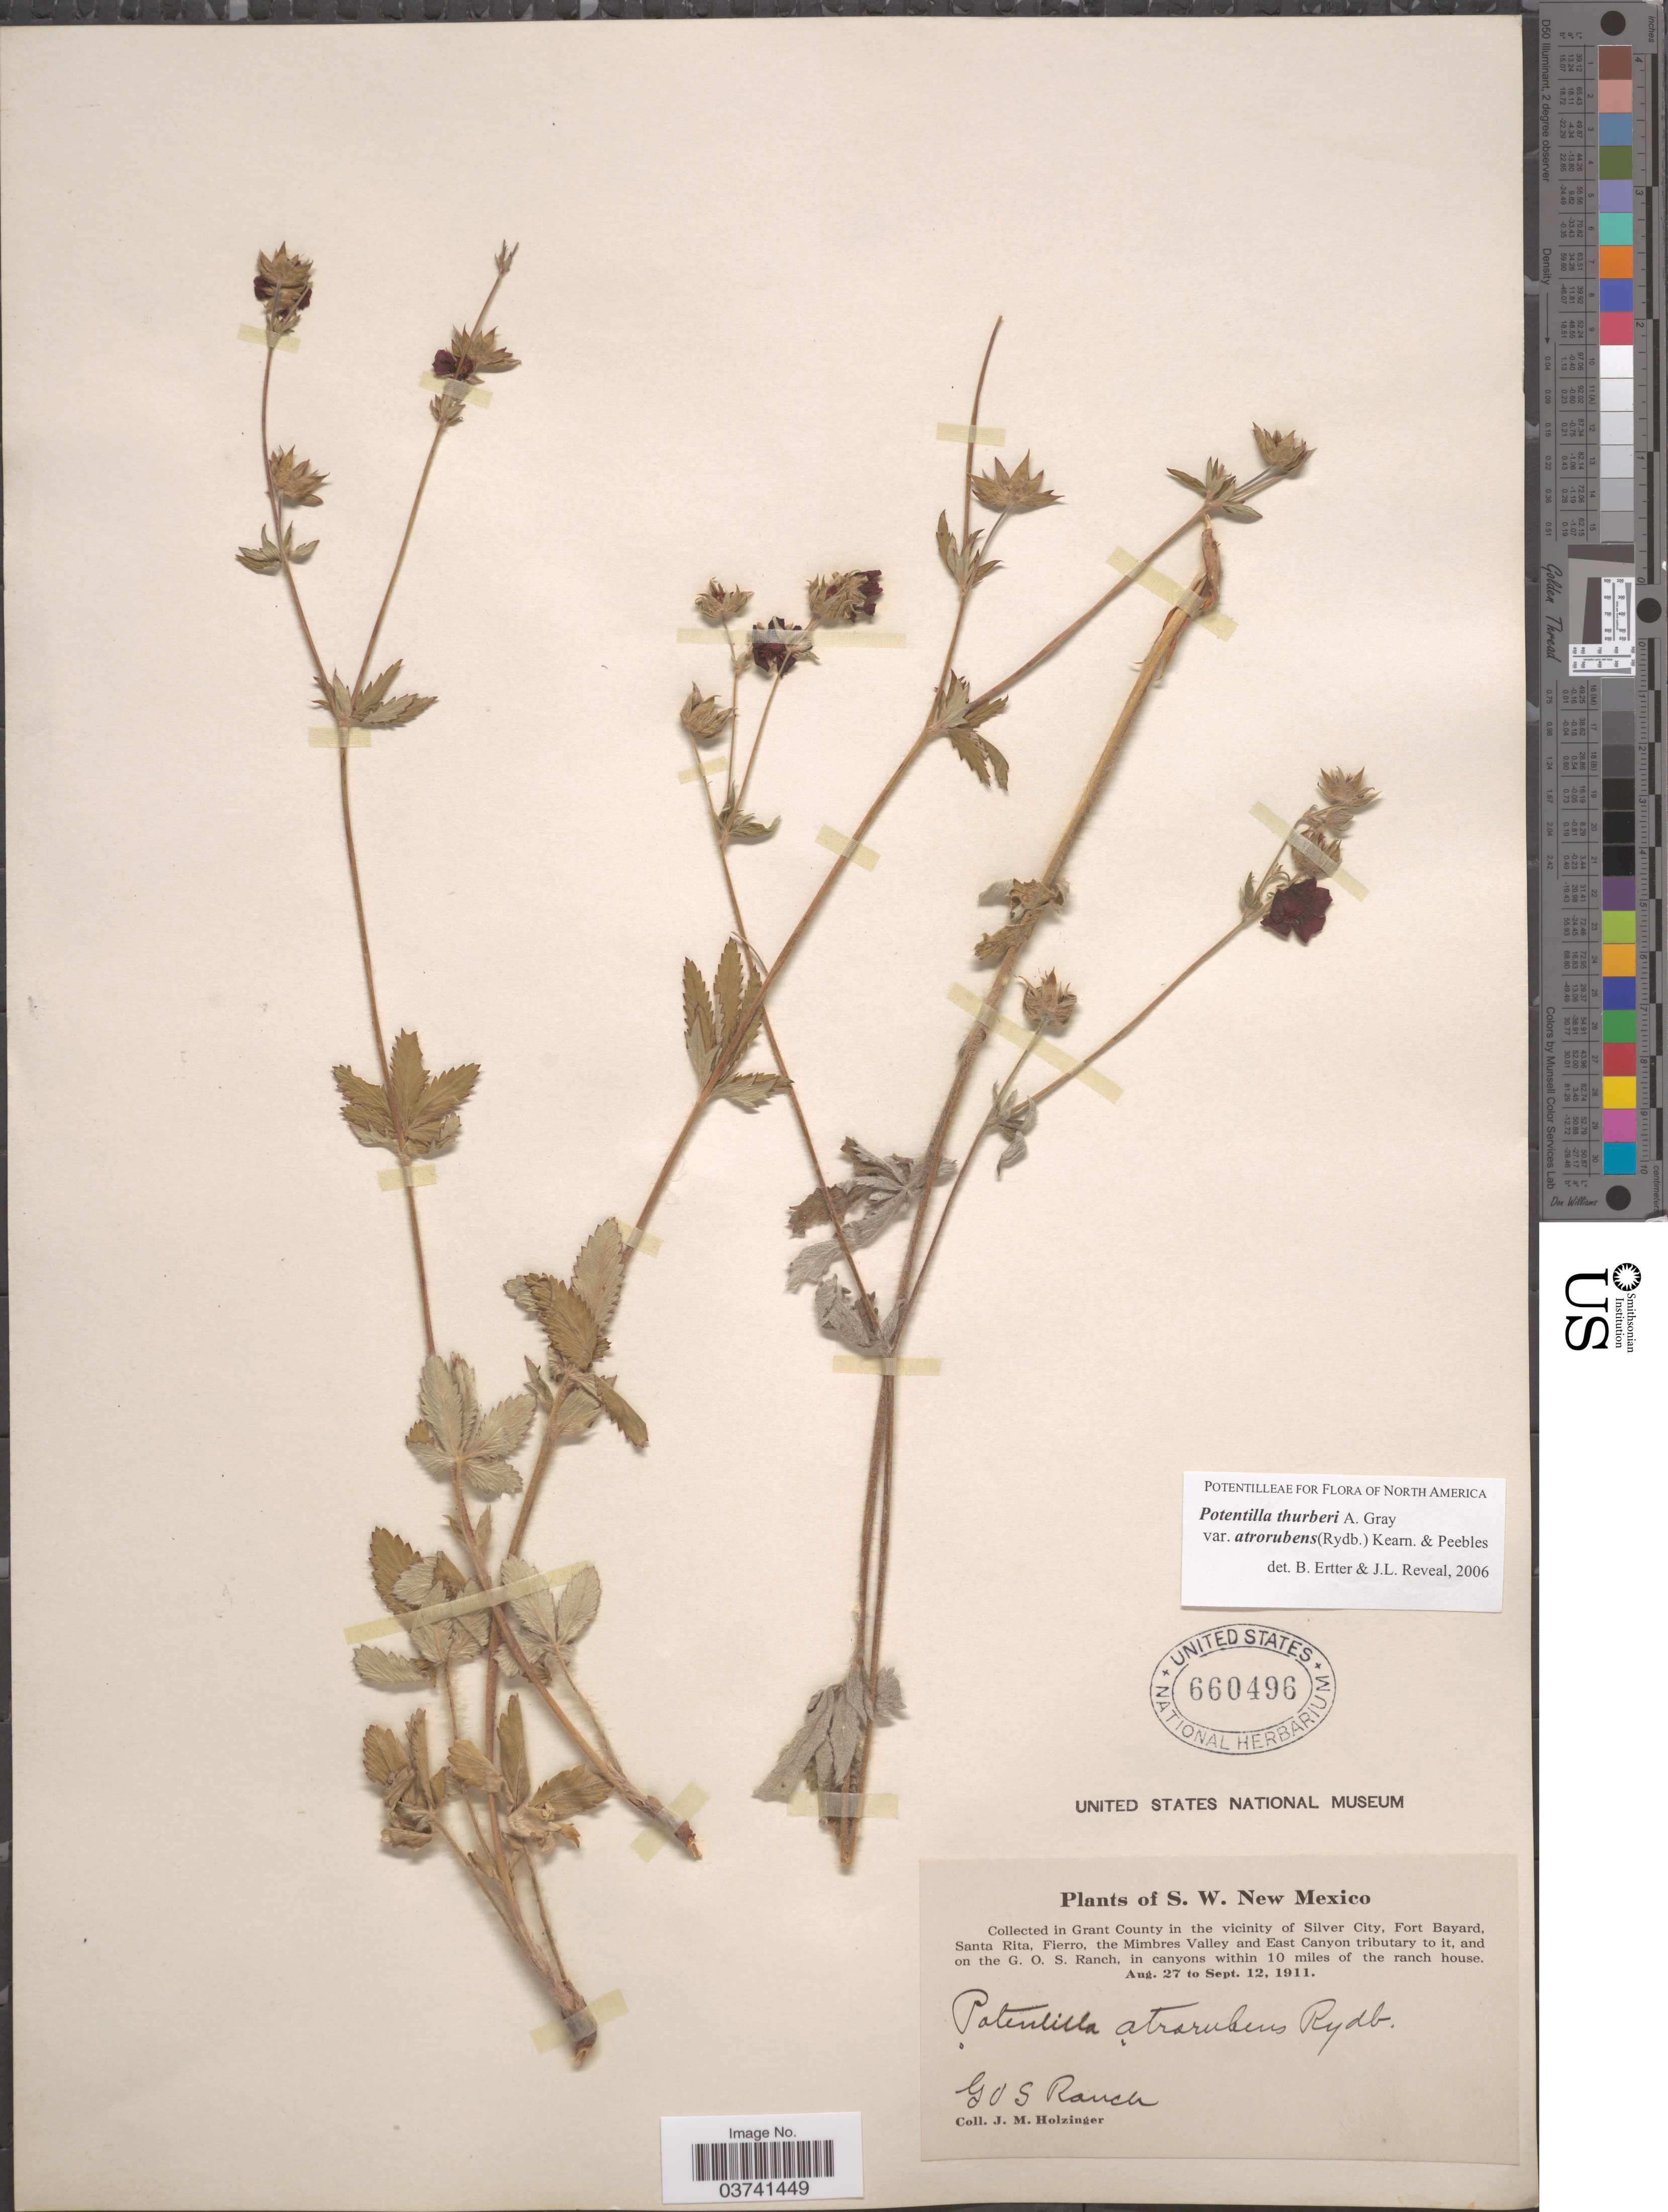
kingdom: Plantae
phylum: Tracheophyta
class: Magnoliopsida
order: Rosales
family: Rosaceae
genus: Potentilla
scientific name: Potentilla thurberi var. atrorubens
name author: A. Gray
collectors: J. M. Holzinger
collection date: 1911-08-27/1911-09-12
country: United States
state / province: New Mexico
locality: S. W. New Mexico. In Grant County in the vicinity of Silver City, Fort Bayard, Santa Rita, Fierro, The Mimbres Valley and East Canyon tributary to it, and on the G. O. S. Ranch, in canyons within 10 miles of the ranch house. GOS Ranch.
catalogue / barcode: US 660496